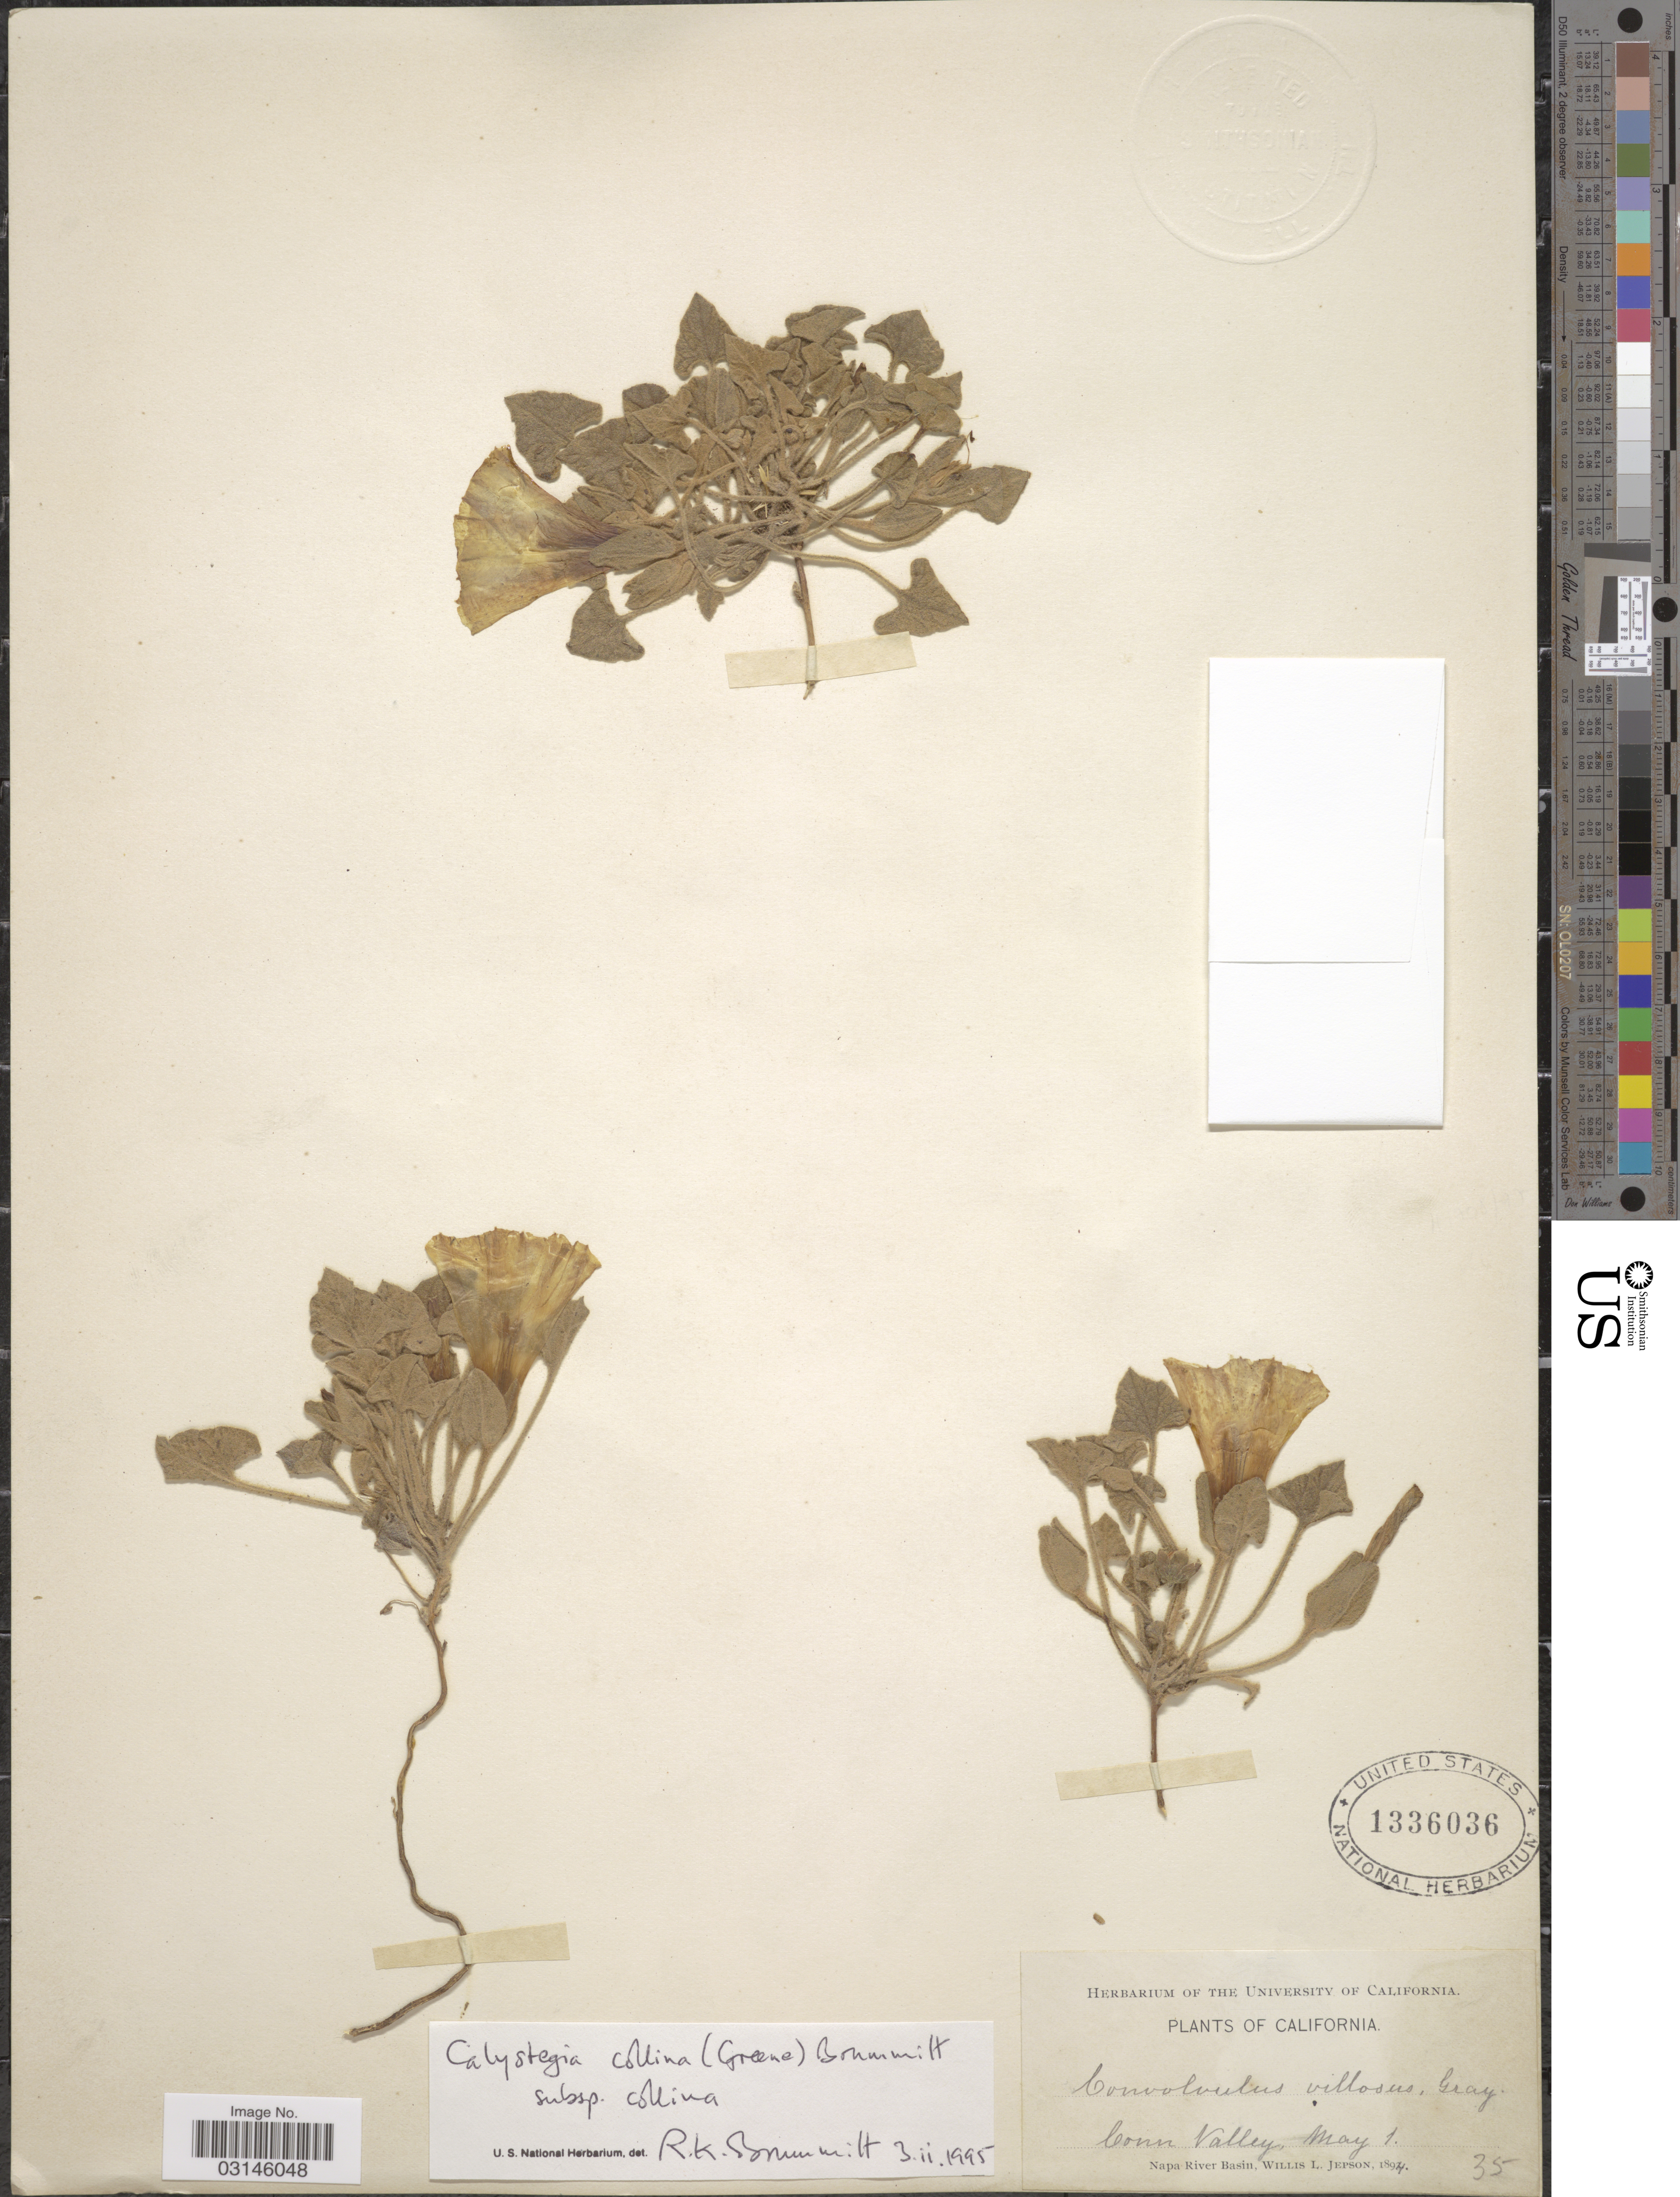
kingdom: Plantae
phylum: Tracheophyta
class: Magnoliopsida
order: Solanales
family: Convolvulaceae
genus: Calystegia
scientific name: Calystegia collina subsp. collina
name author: (Greene) Brummitt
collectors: W. L. Jepson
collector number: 35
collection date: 1894-05-01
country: United States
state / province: California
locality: Conn Valley.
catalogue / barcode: US 1336036